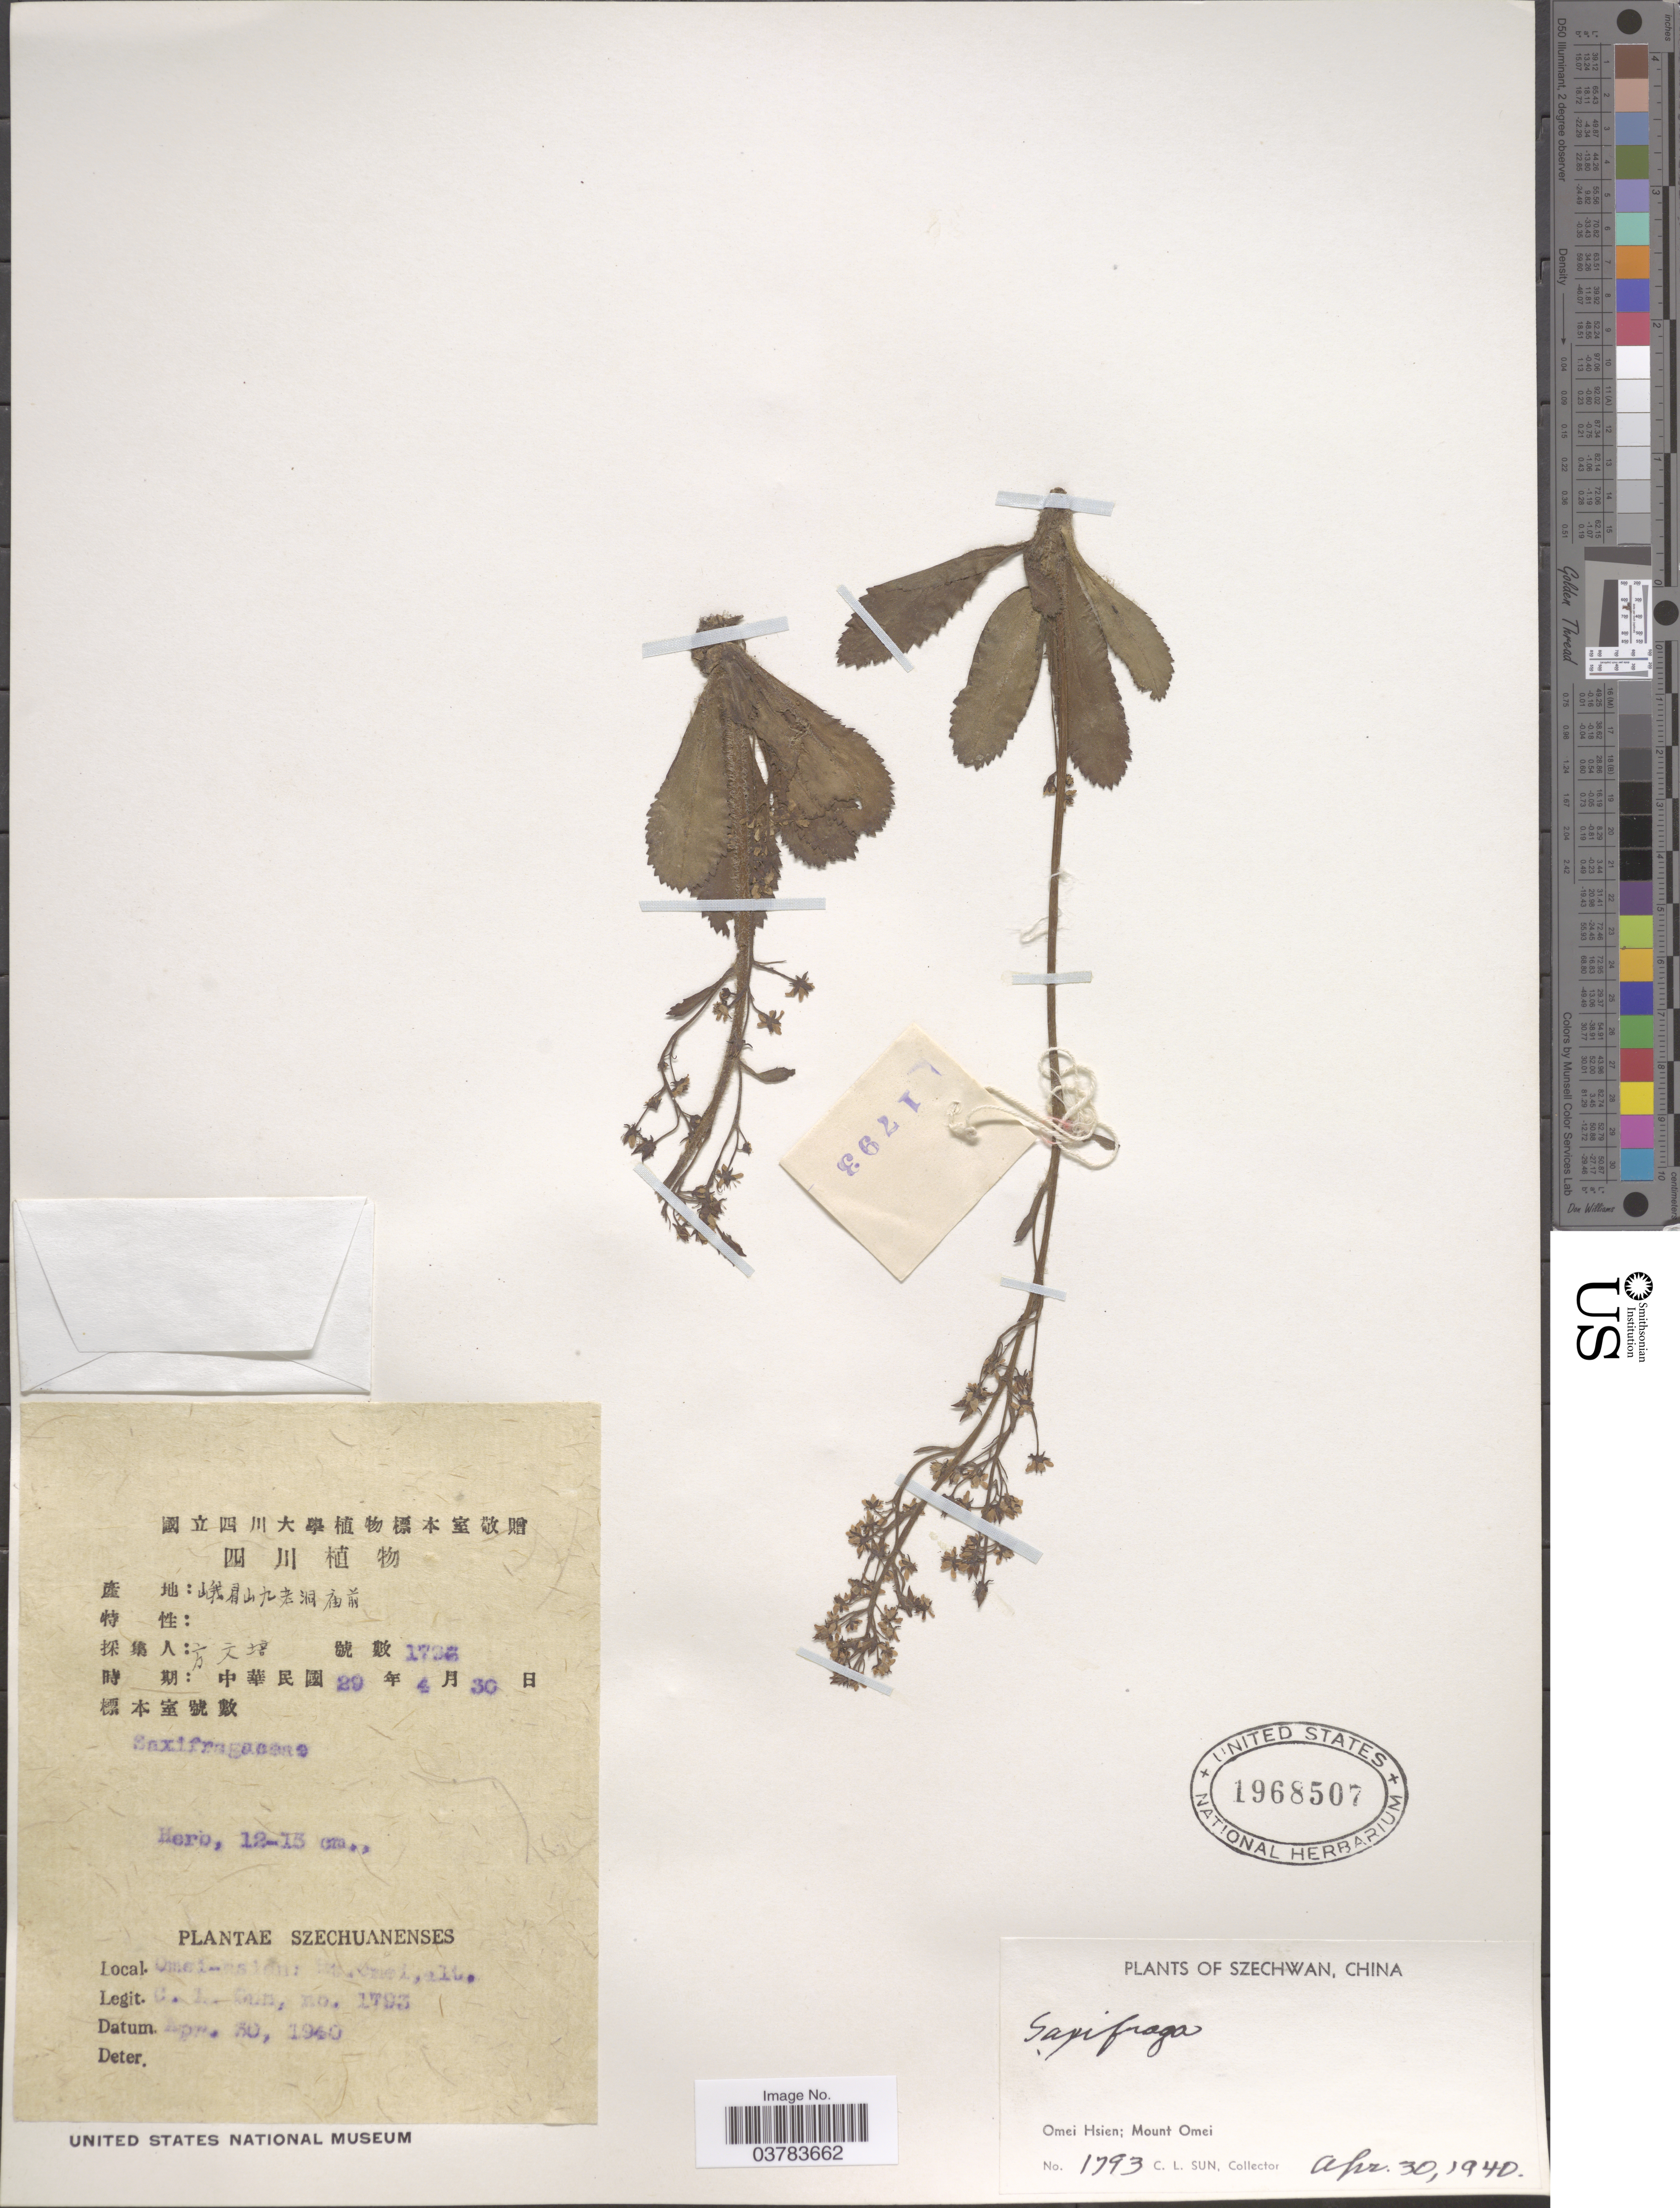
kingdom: Plantae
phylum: Tracheophyta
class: Magnoliopsida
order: Saxifragales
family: Saxifragaceae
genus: Saxifraga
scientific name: Saxifraga sp.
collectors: C. Sun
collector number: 1793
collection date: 1940-04-30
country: China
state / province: Sichuan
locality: Szechwan. Omei Hsien; Mount Omei.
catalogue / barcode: US 1968507